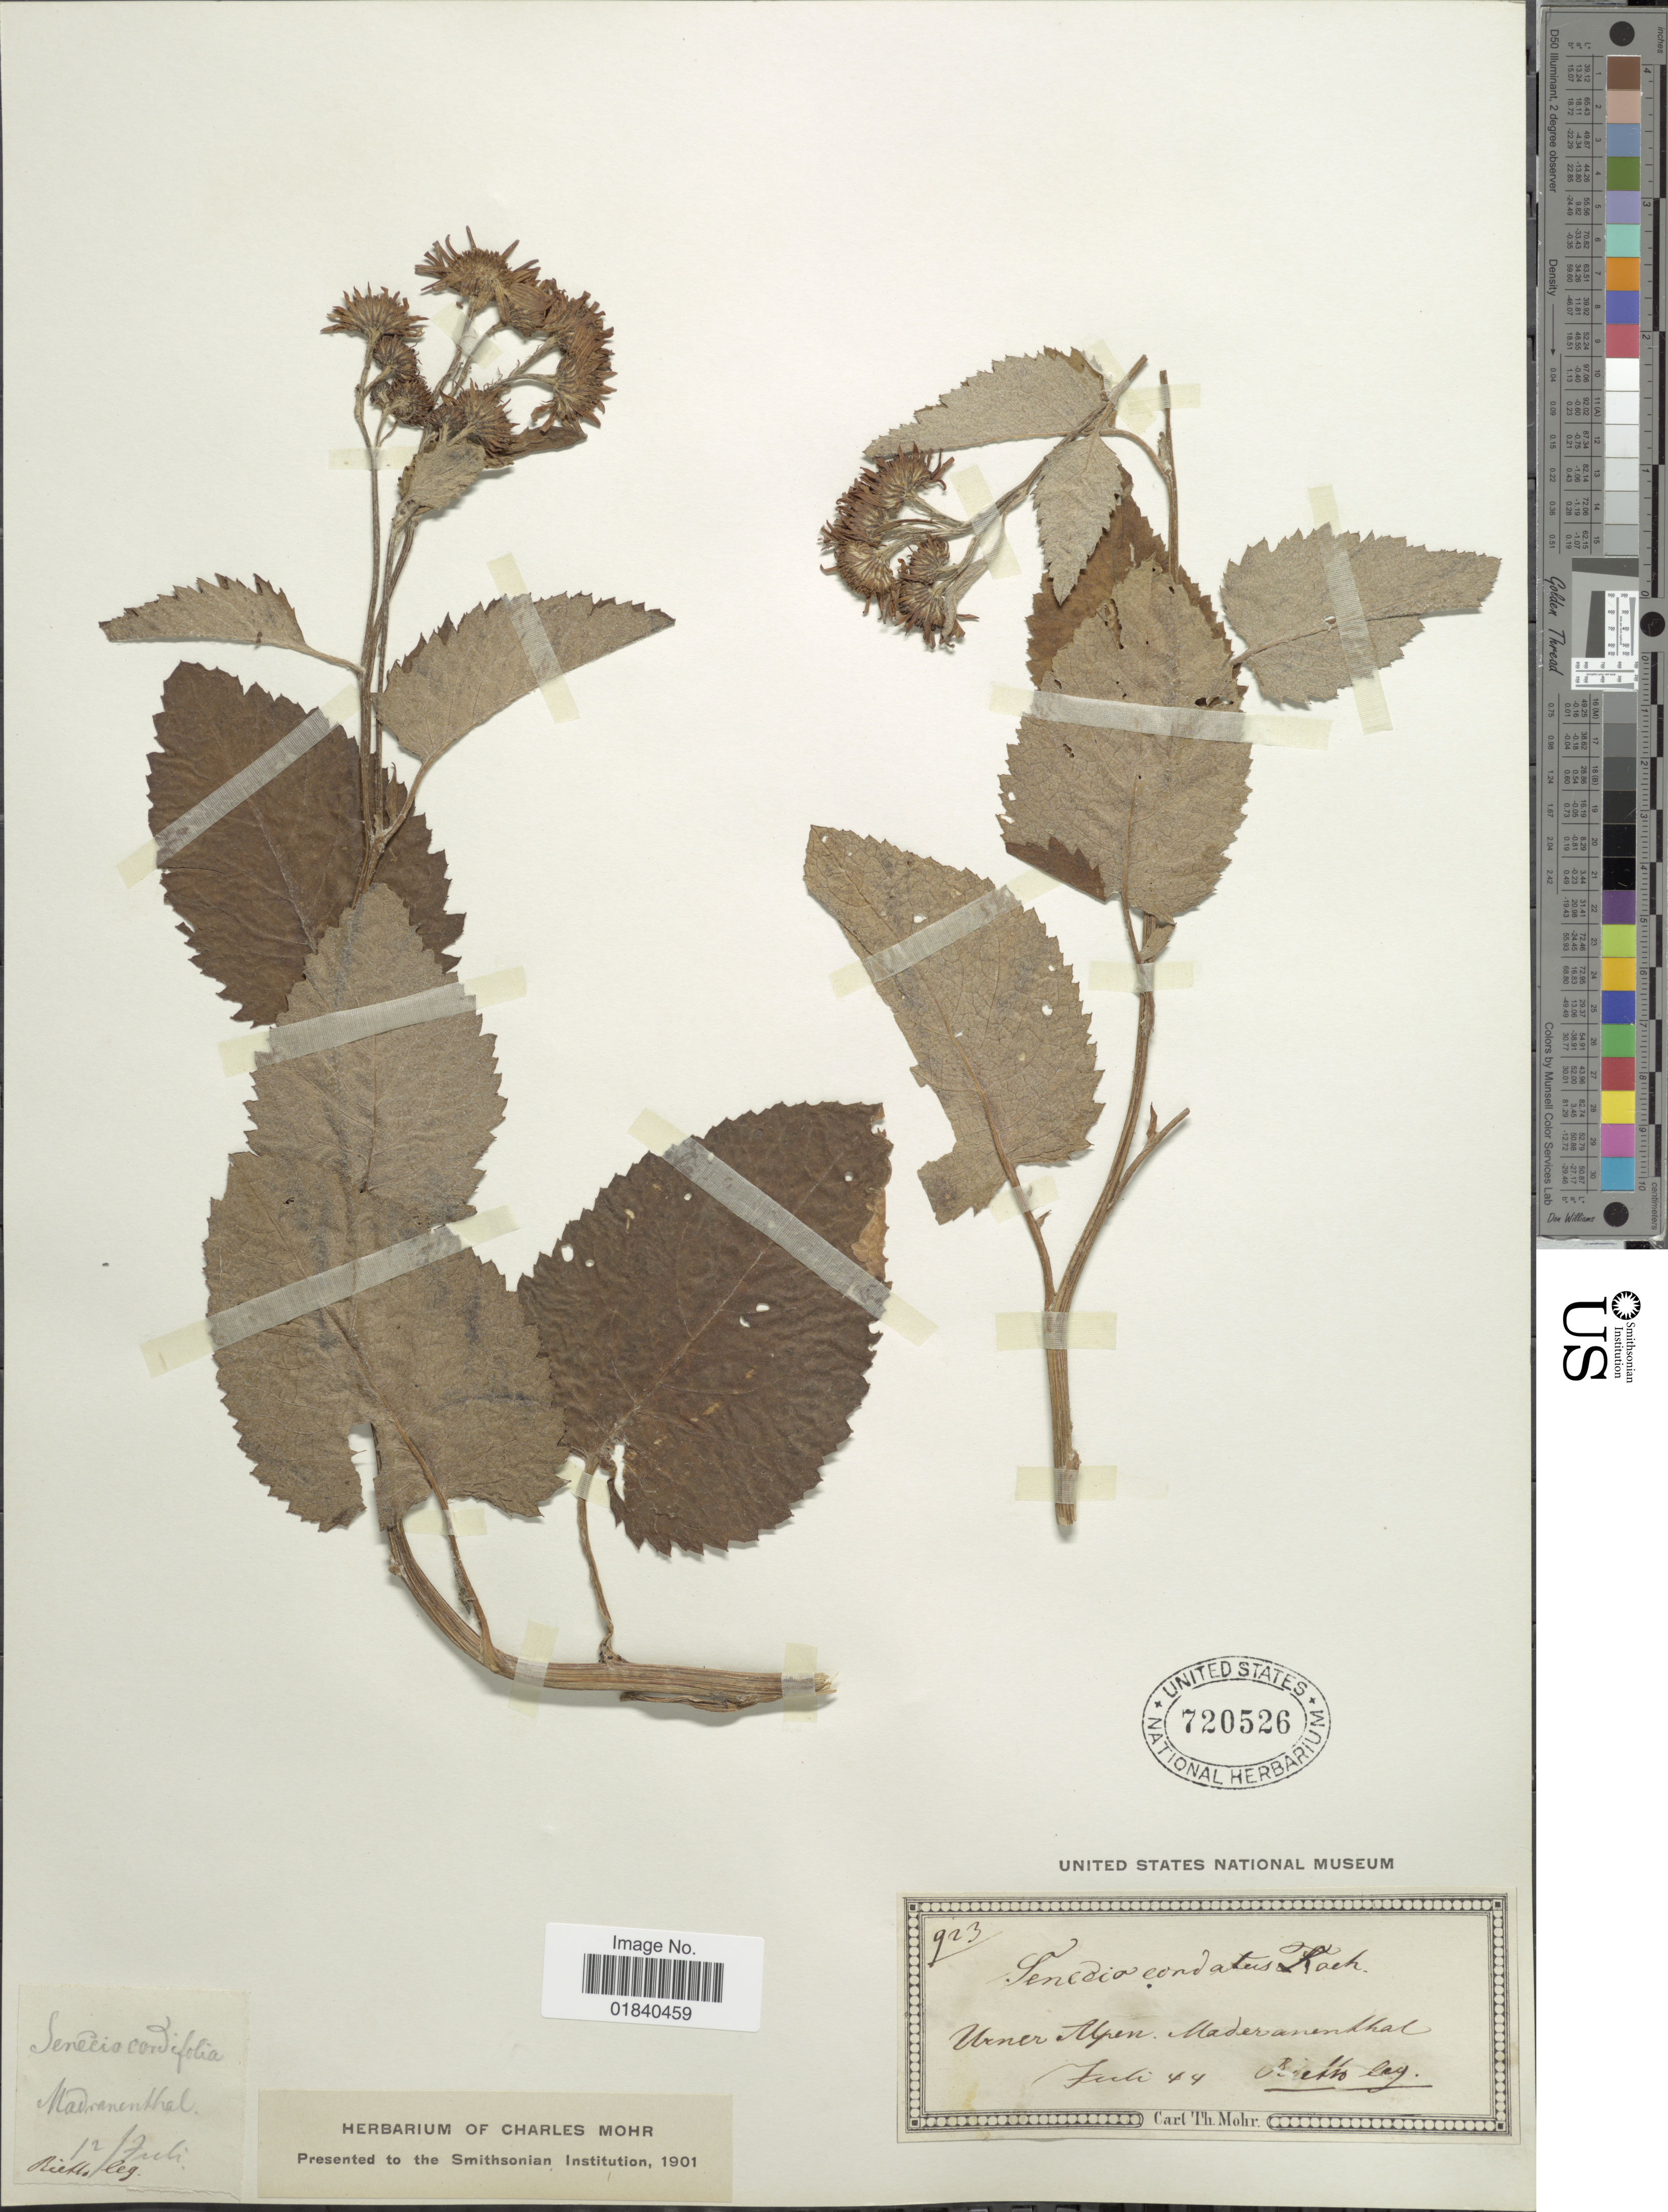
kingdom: Plantae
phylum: Tracheophyta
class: Magnoliopsida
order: Asterales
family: Asteraceae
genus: Senecio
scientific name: Senecio cordatus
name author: W.D.J. Koch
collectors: -. Rieth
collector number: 923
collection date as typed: Transcribed d/m/y: /7/44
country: Switzerland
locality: Urner Alpen. Maderanertal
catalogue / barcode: US 720526